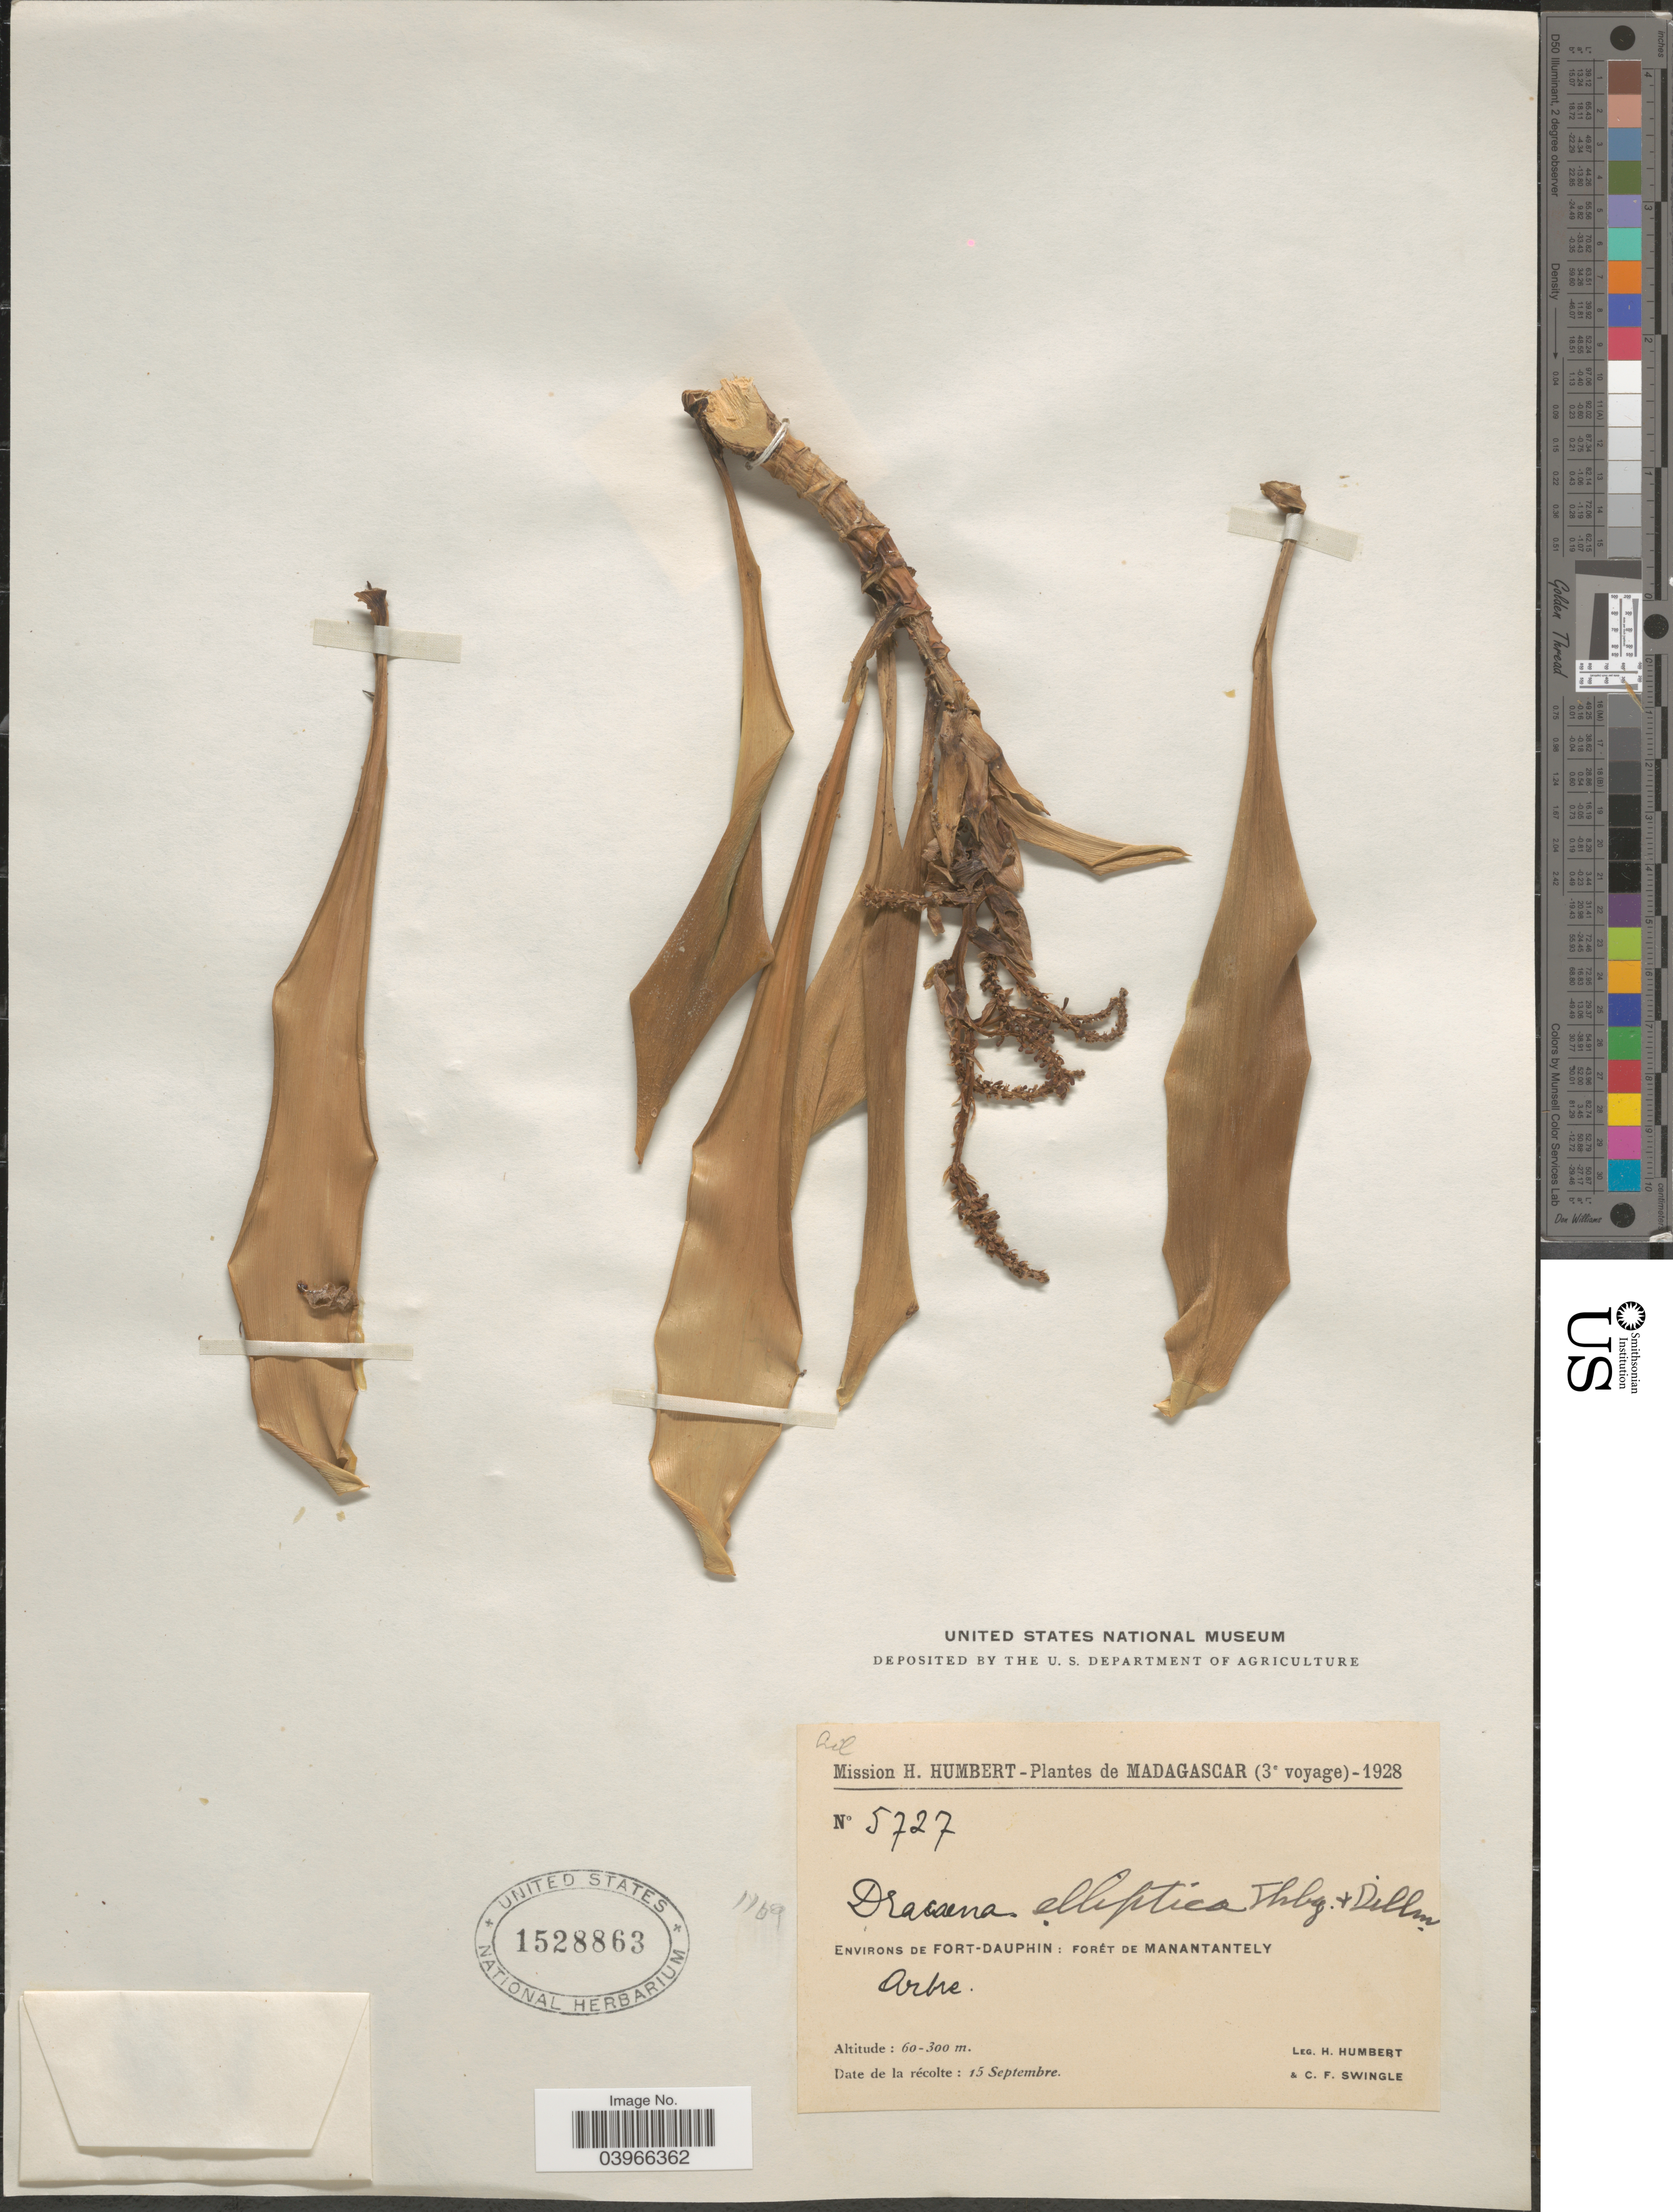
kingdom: Plantae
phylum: Tracheophyta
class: Liliopsida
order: Asparagales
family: Asparagaceae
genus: Dracaena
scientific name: Dracaena elliptica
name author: Thunb.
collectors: H. Humbert & C. Swingle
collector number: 5727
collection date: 1928-09-15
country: Madagascar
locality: Environs de Fort-Dauphin: forêt de Manantantely.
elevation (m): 60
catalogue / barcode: US 1528863